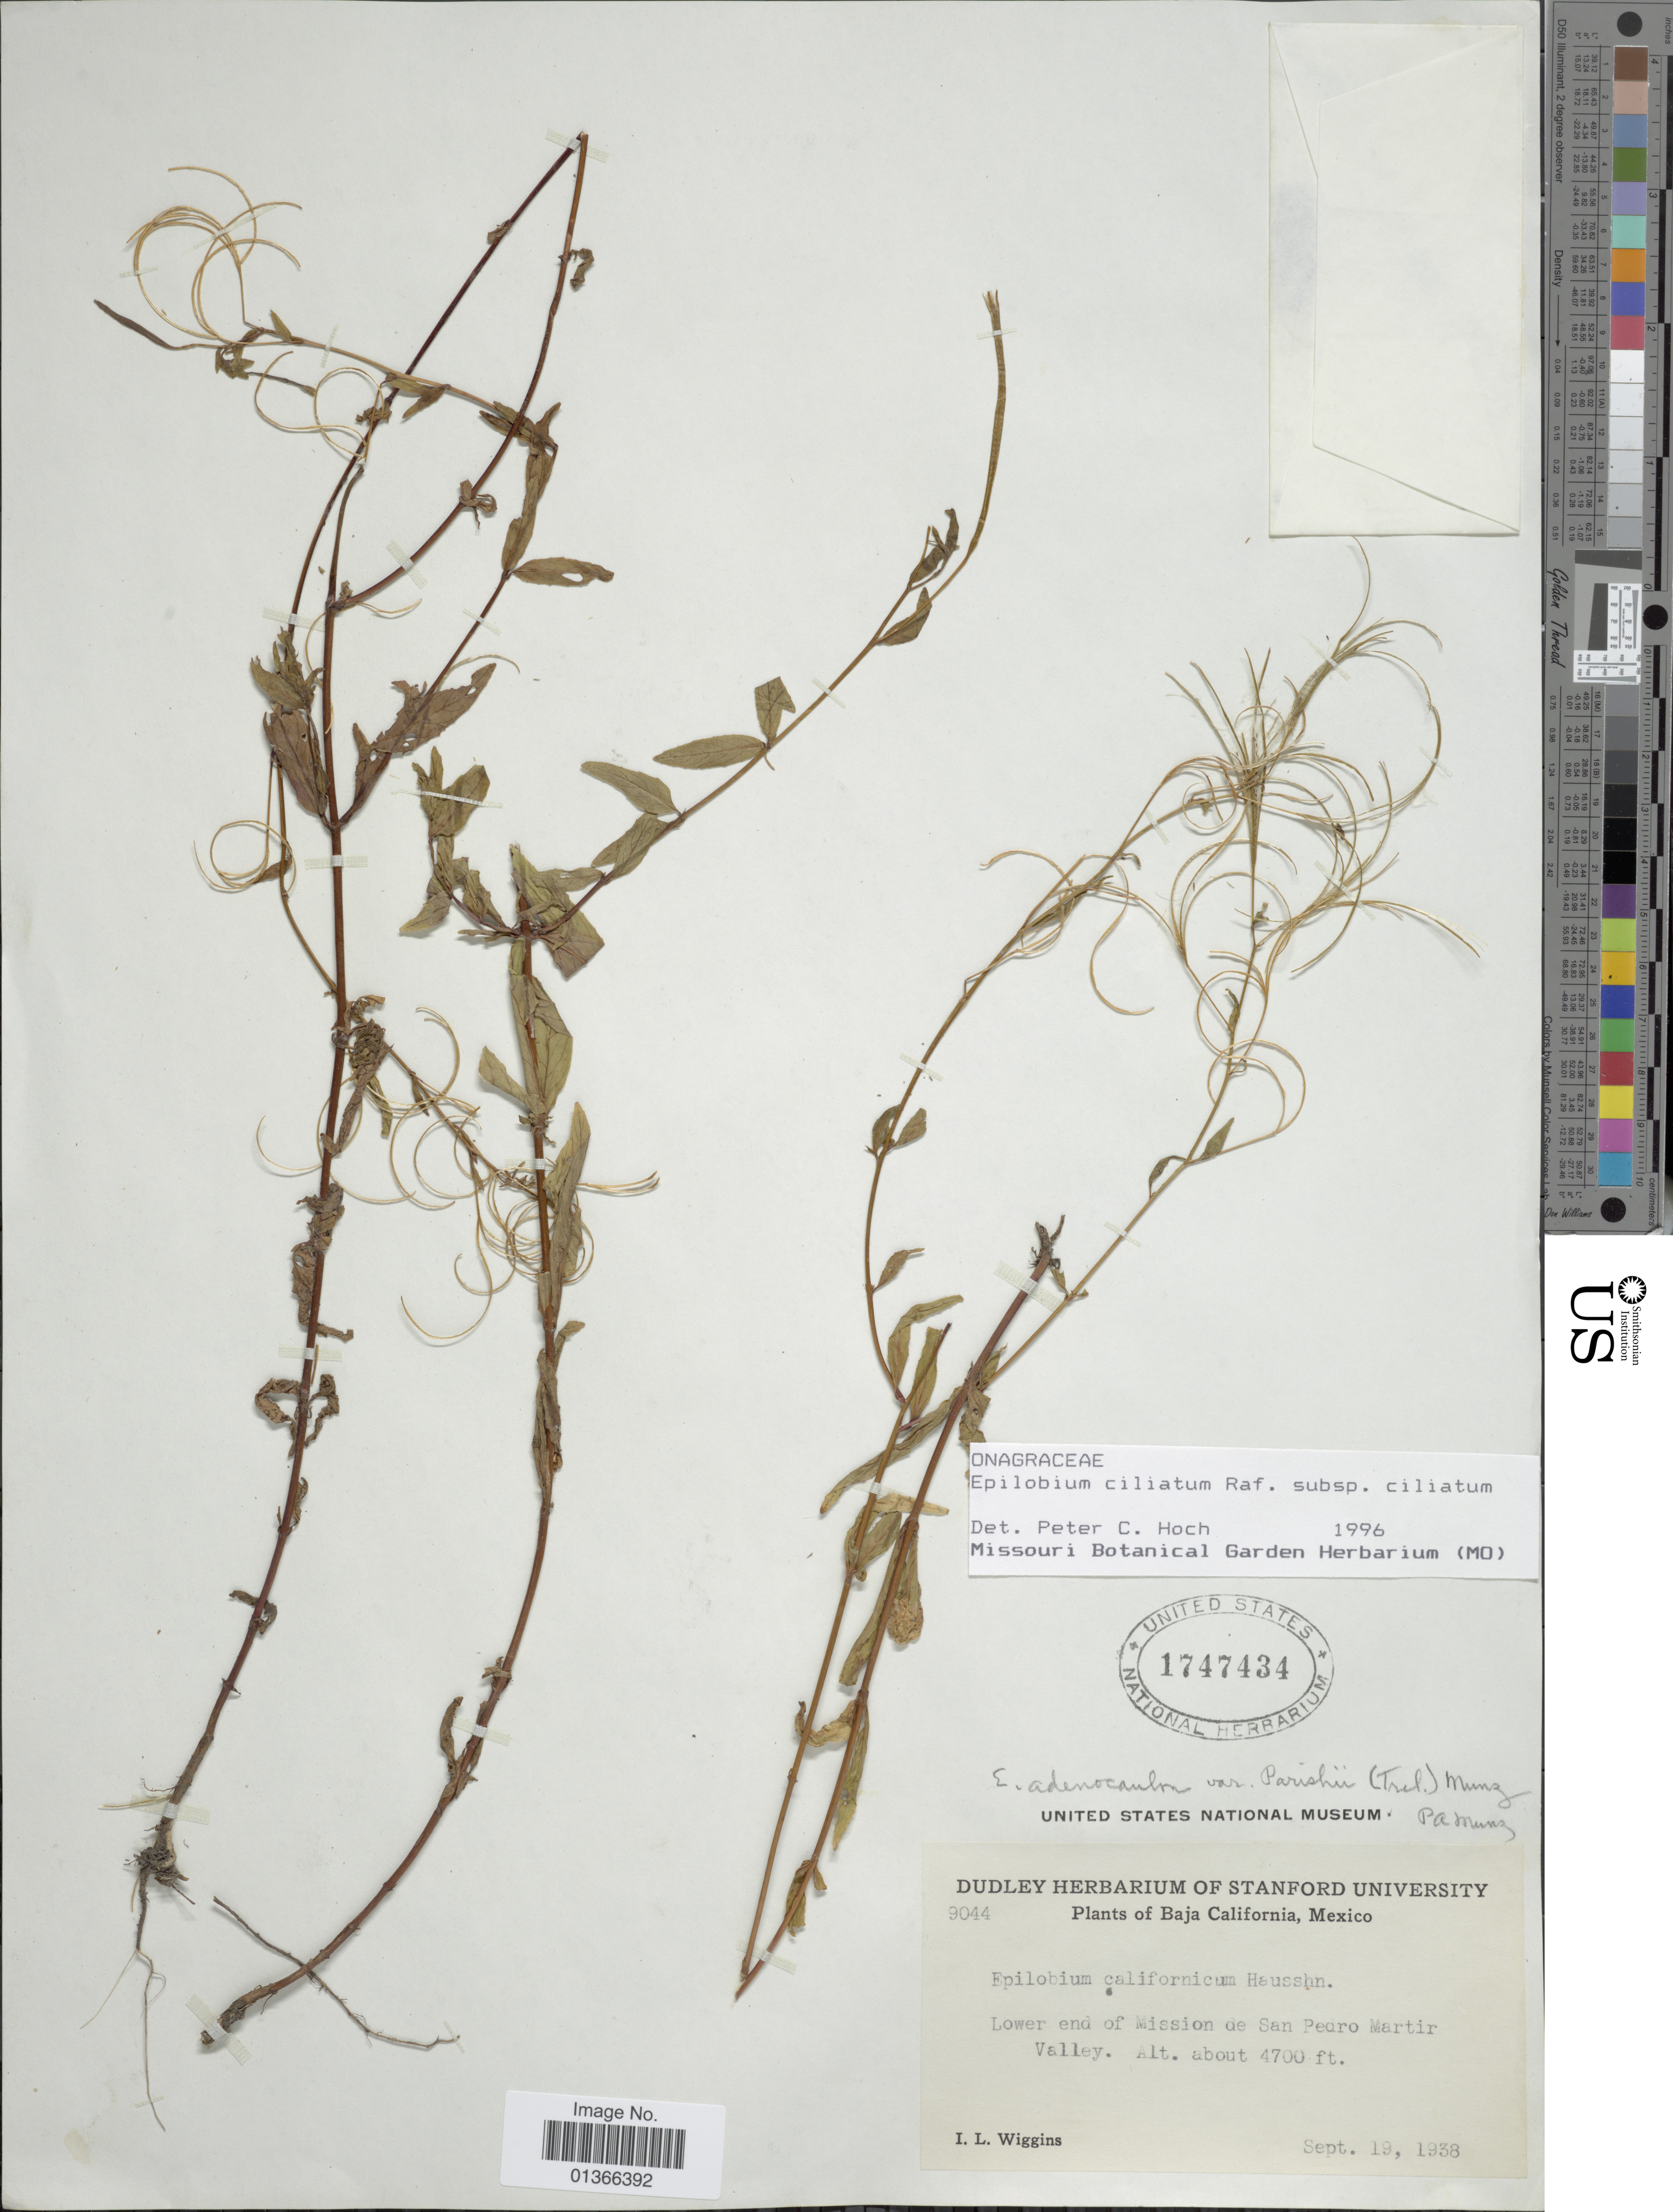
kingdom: Plantae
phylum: Tracheophyta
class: Magnoliopsida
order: Myrtales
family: Onagraceae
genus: Epilobium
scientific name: Epilobium ciliatum subsp. ciliatum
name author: Raf.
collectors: I. L. Wiggins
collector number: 9044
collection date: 1938-09-19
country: Mexico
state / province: Baja California Sur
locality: Lower end ofMission de San Pedro Martir Valley.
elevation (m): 1433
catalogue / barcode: US 1747434